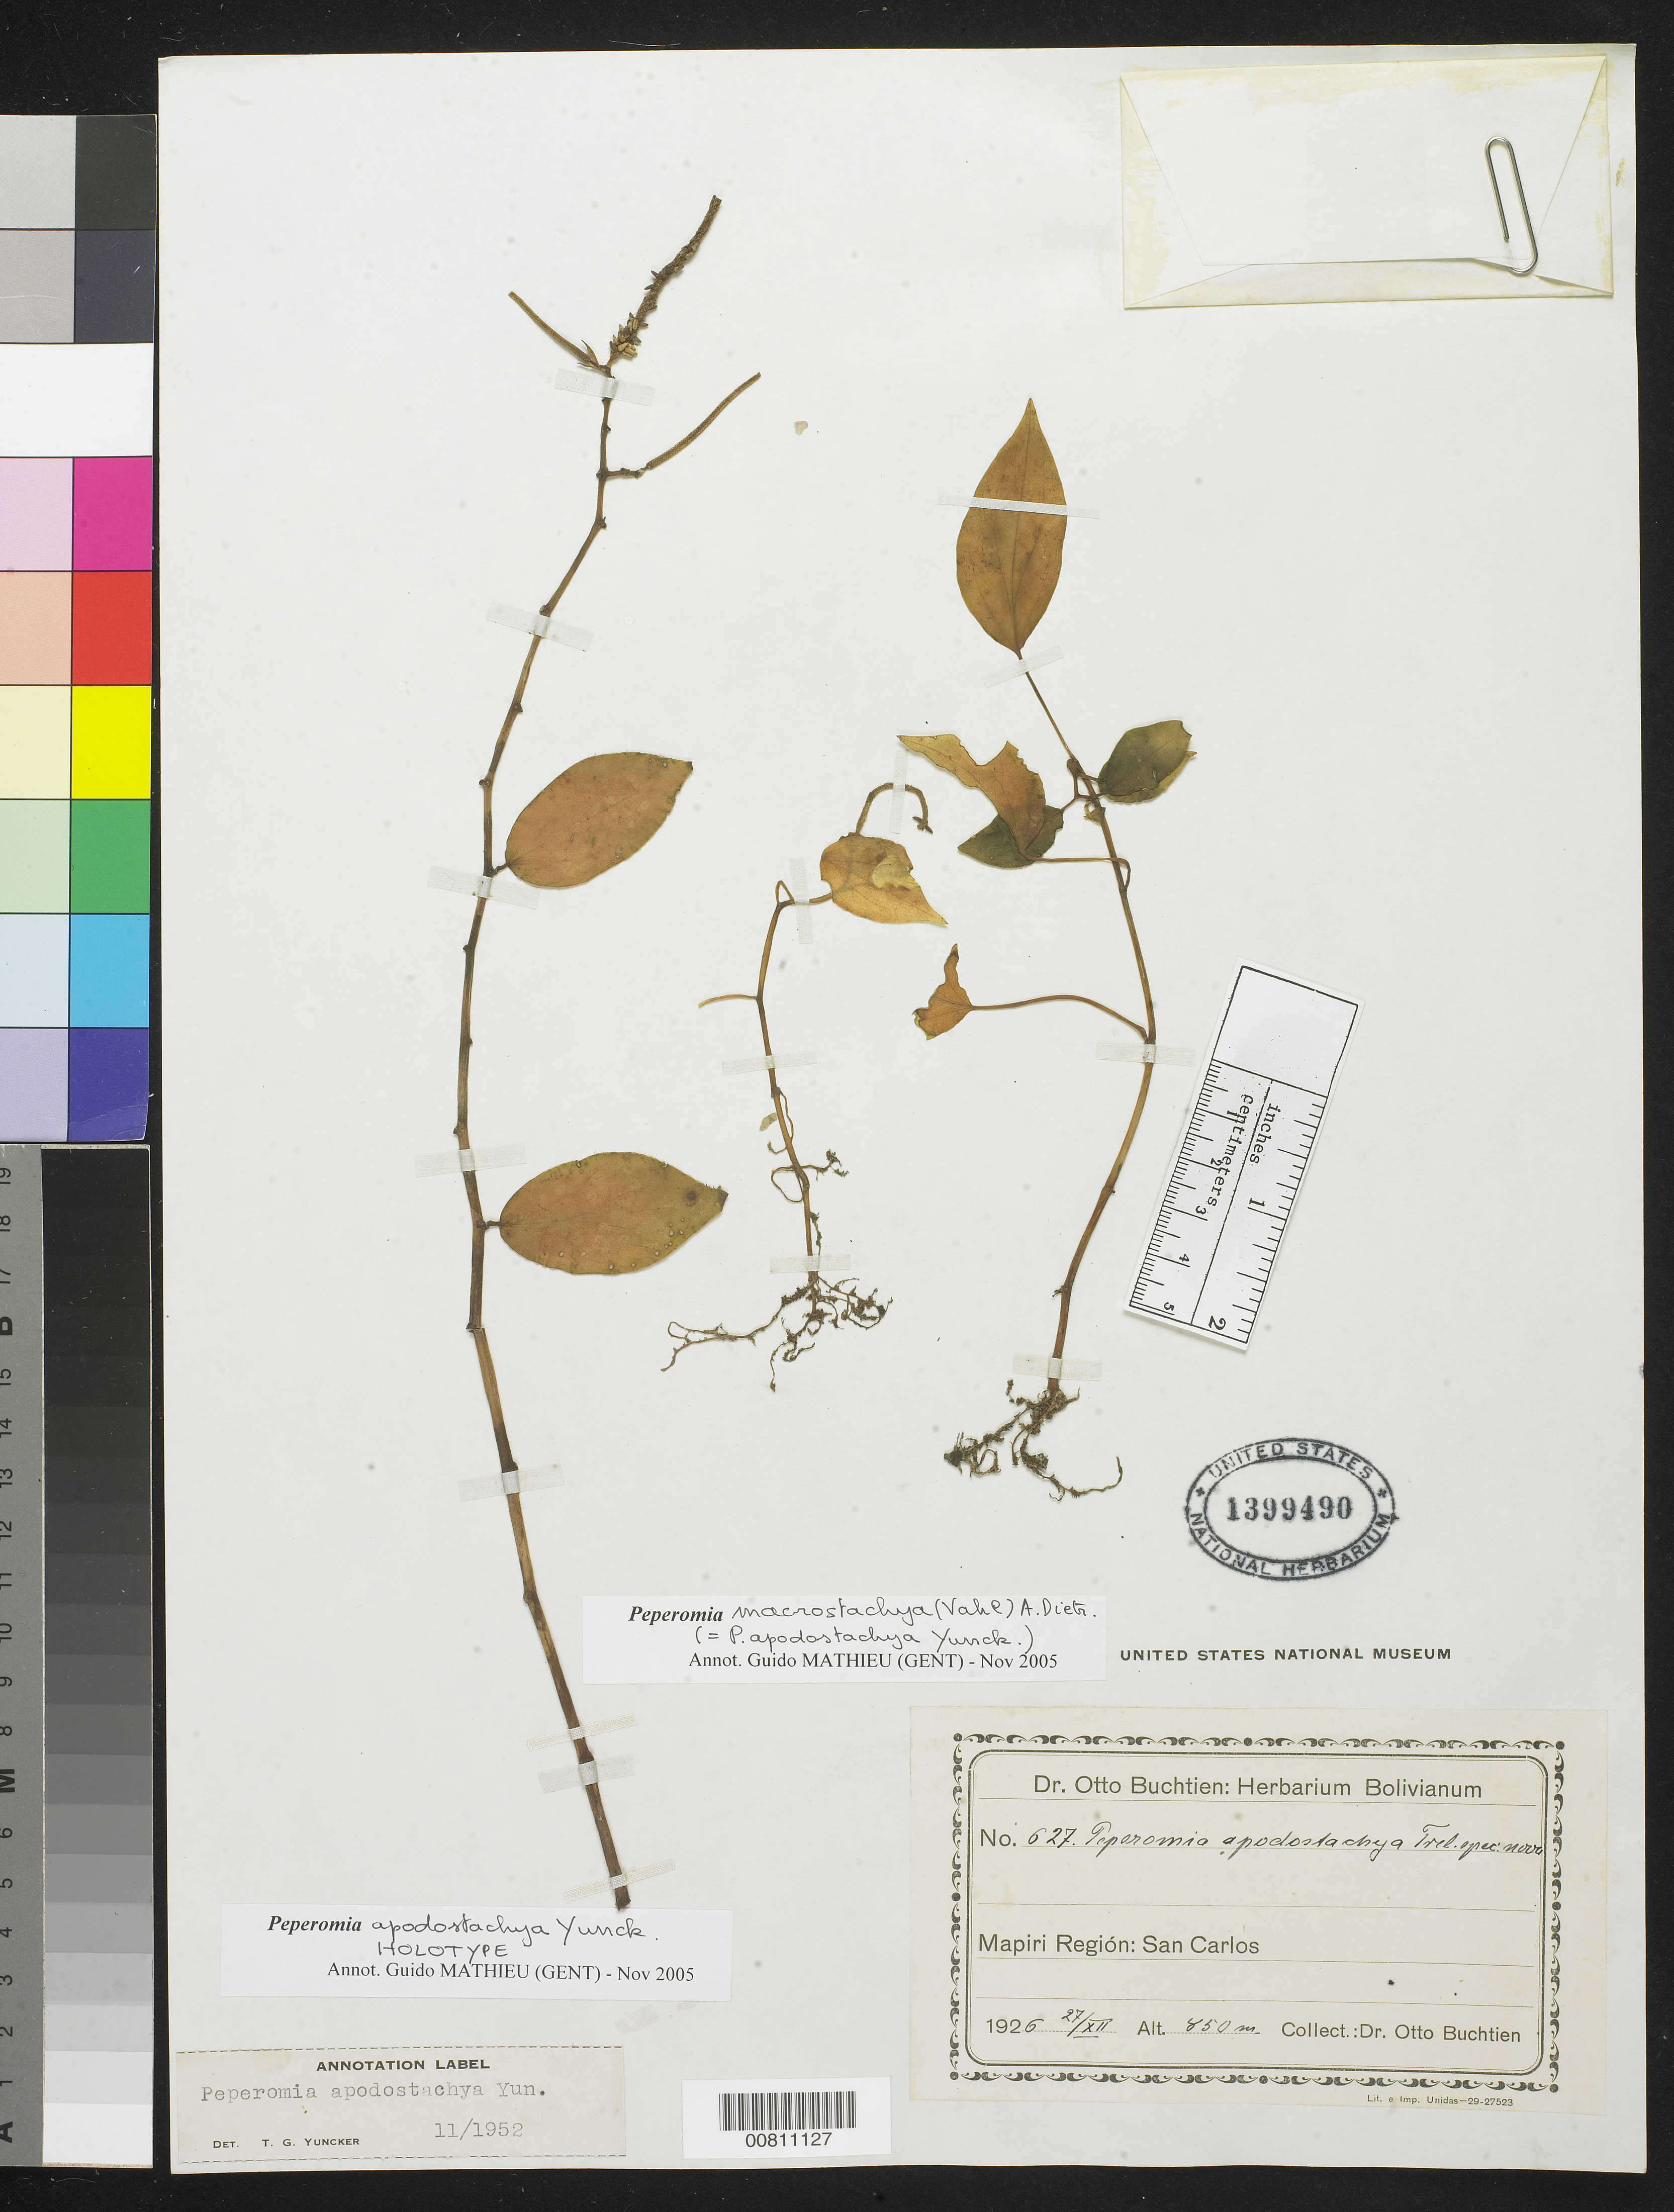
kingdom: Plantae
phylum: Tracheophyta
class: Magnoliopsida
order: Piperales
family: Piperaceae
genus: Peperomia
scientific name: Peperomia apodostachya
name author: Yunck.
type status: Holotype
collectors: O. Buchtien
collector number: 627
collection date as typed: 27 Dec 1926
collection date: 1926-12-27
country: Bolivia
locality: Mapiri Region: San Carlos.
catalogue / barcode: US 1399490